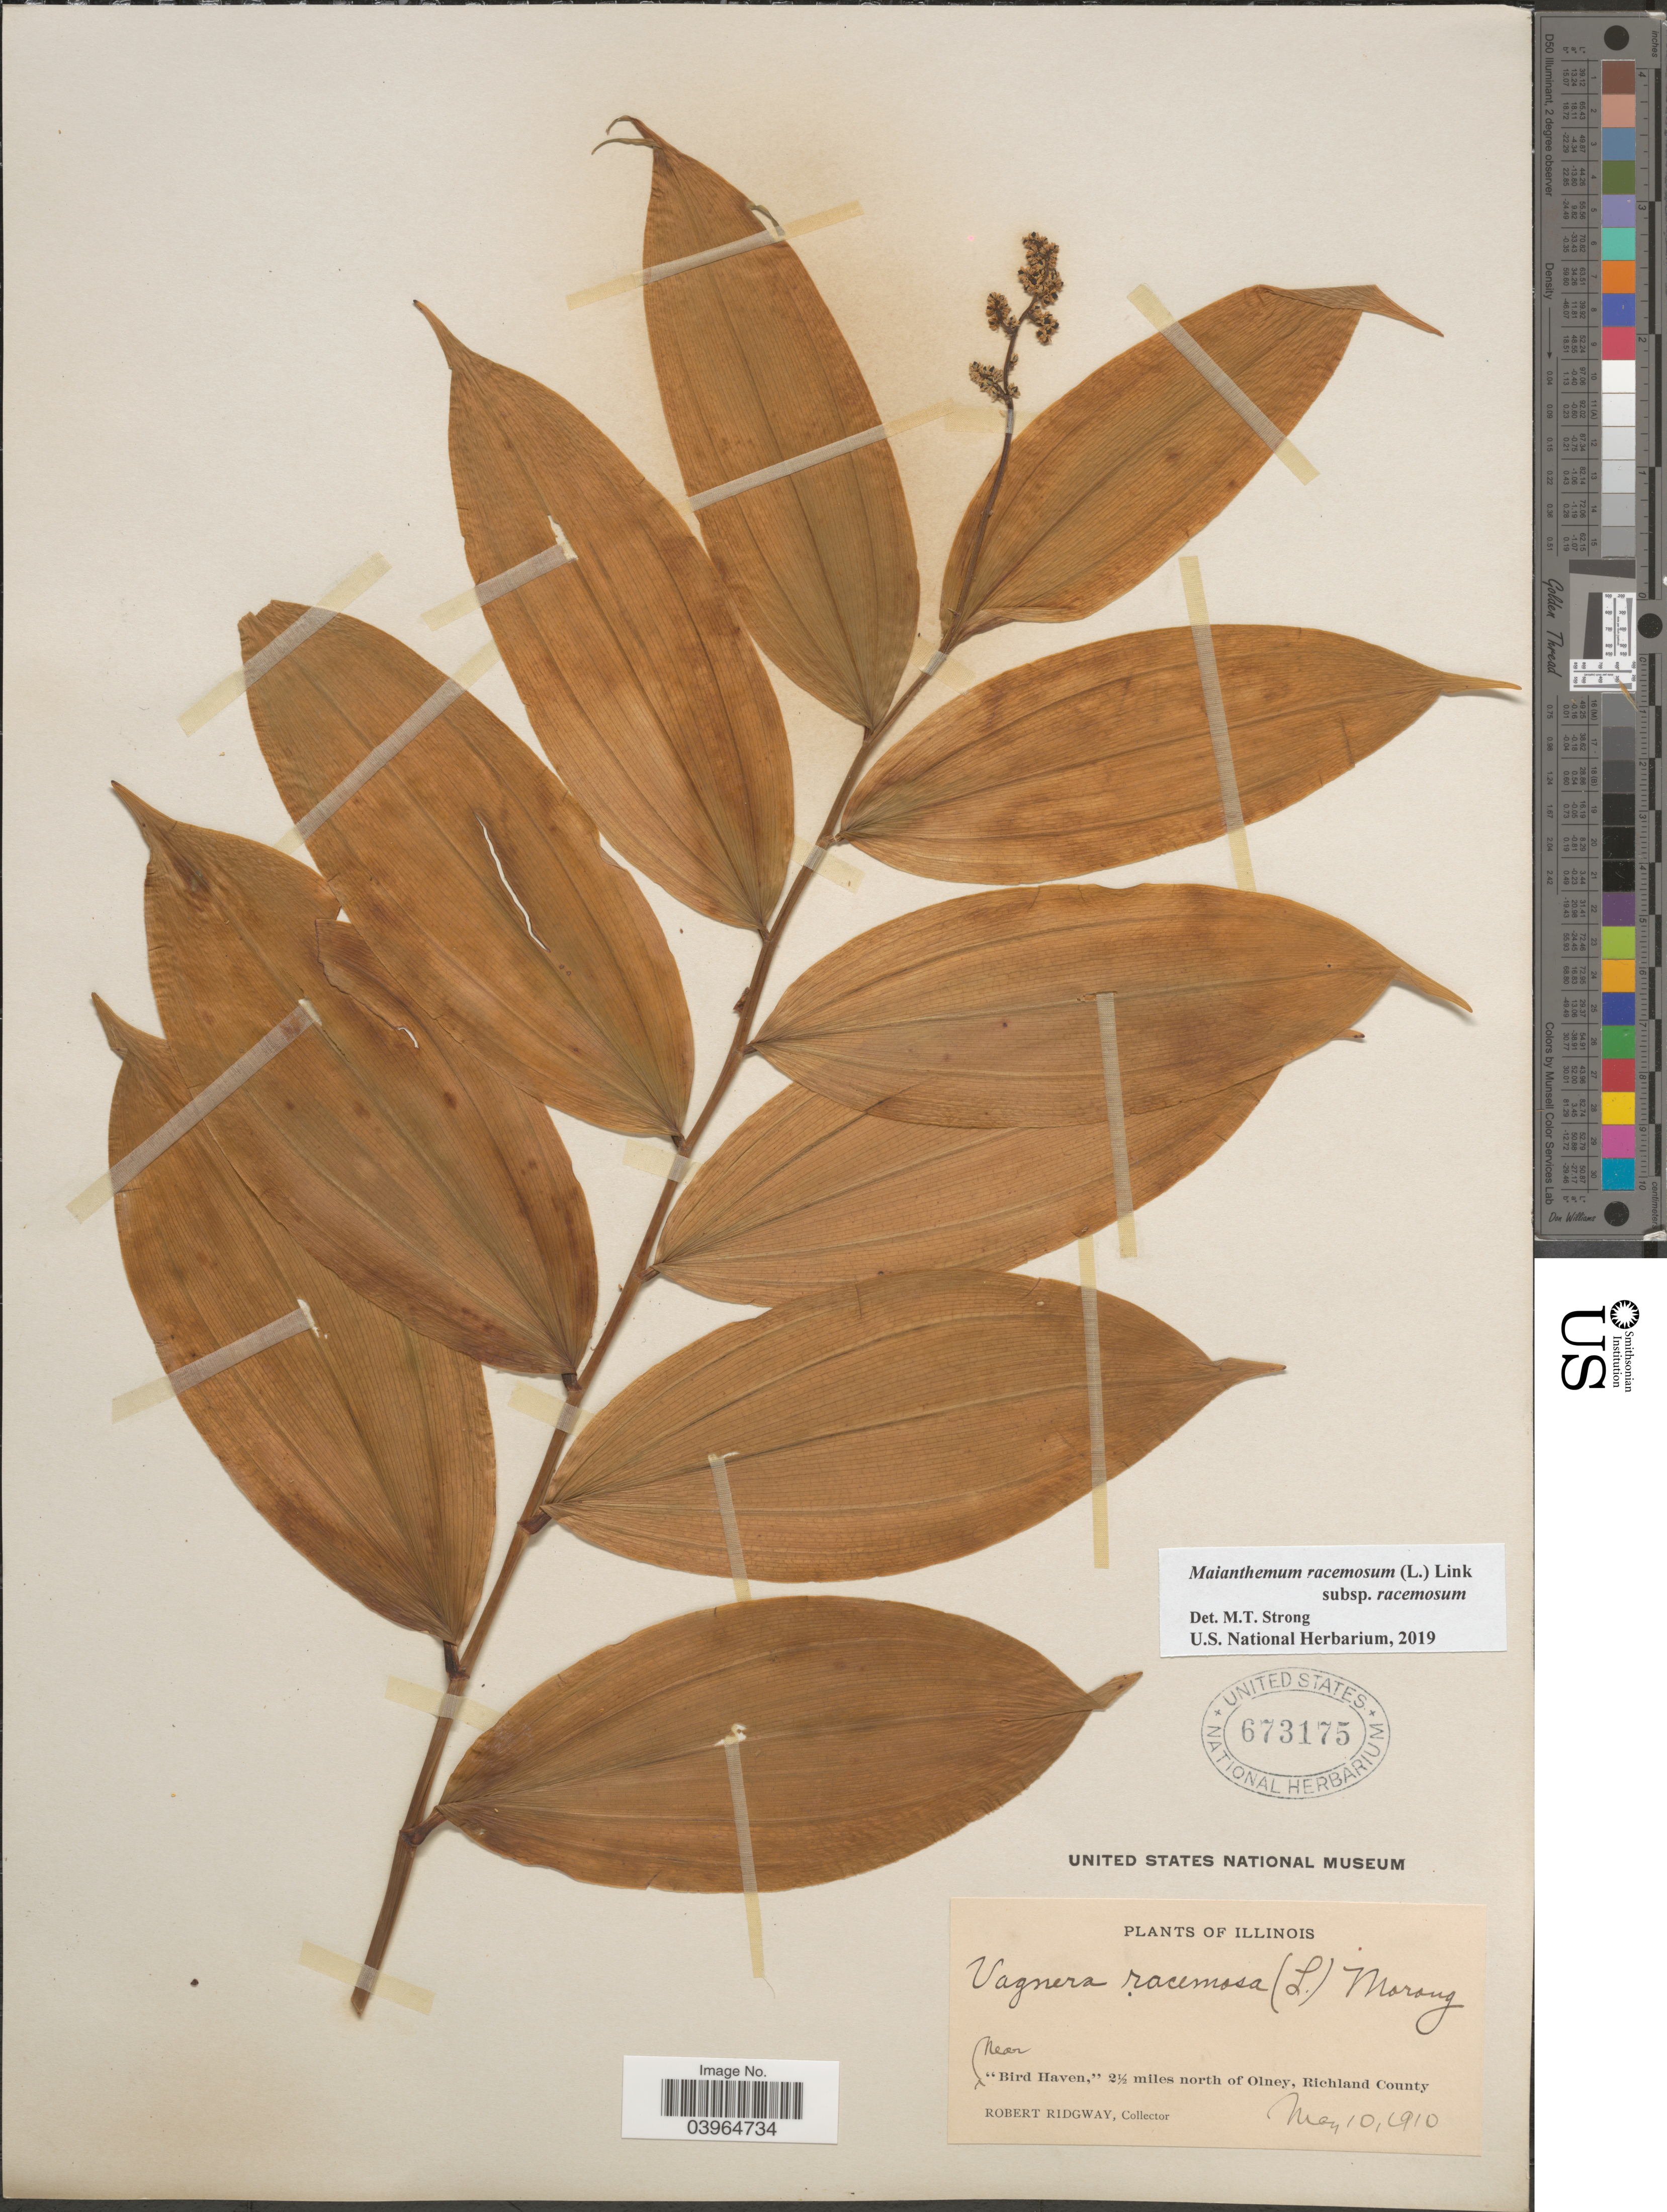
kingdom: Plantae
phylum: Tracheophyta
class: Liliopsida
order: Asparagales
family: Asparagaceae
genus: Maianthemum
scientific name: Maianthemum racemosum subsp. racemosum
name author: (L.) Link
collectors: R. Ridgway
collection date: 1910-05-10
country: United States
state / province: Illinois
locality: Near "Bird Haven," 2½ miles north of Olney, Richland County.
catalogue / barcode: US 673175